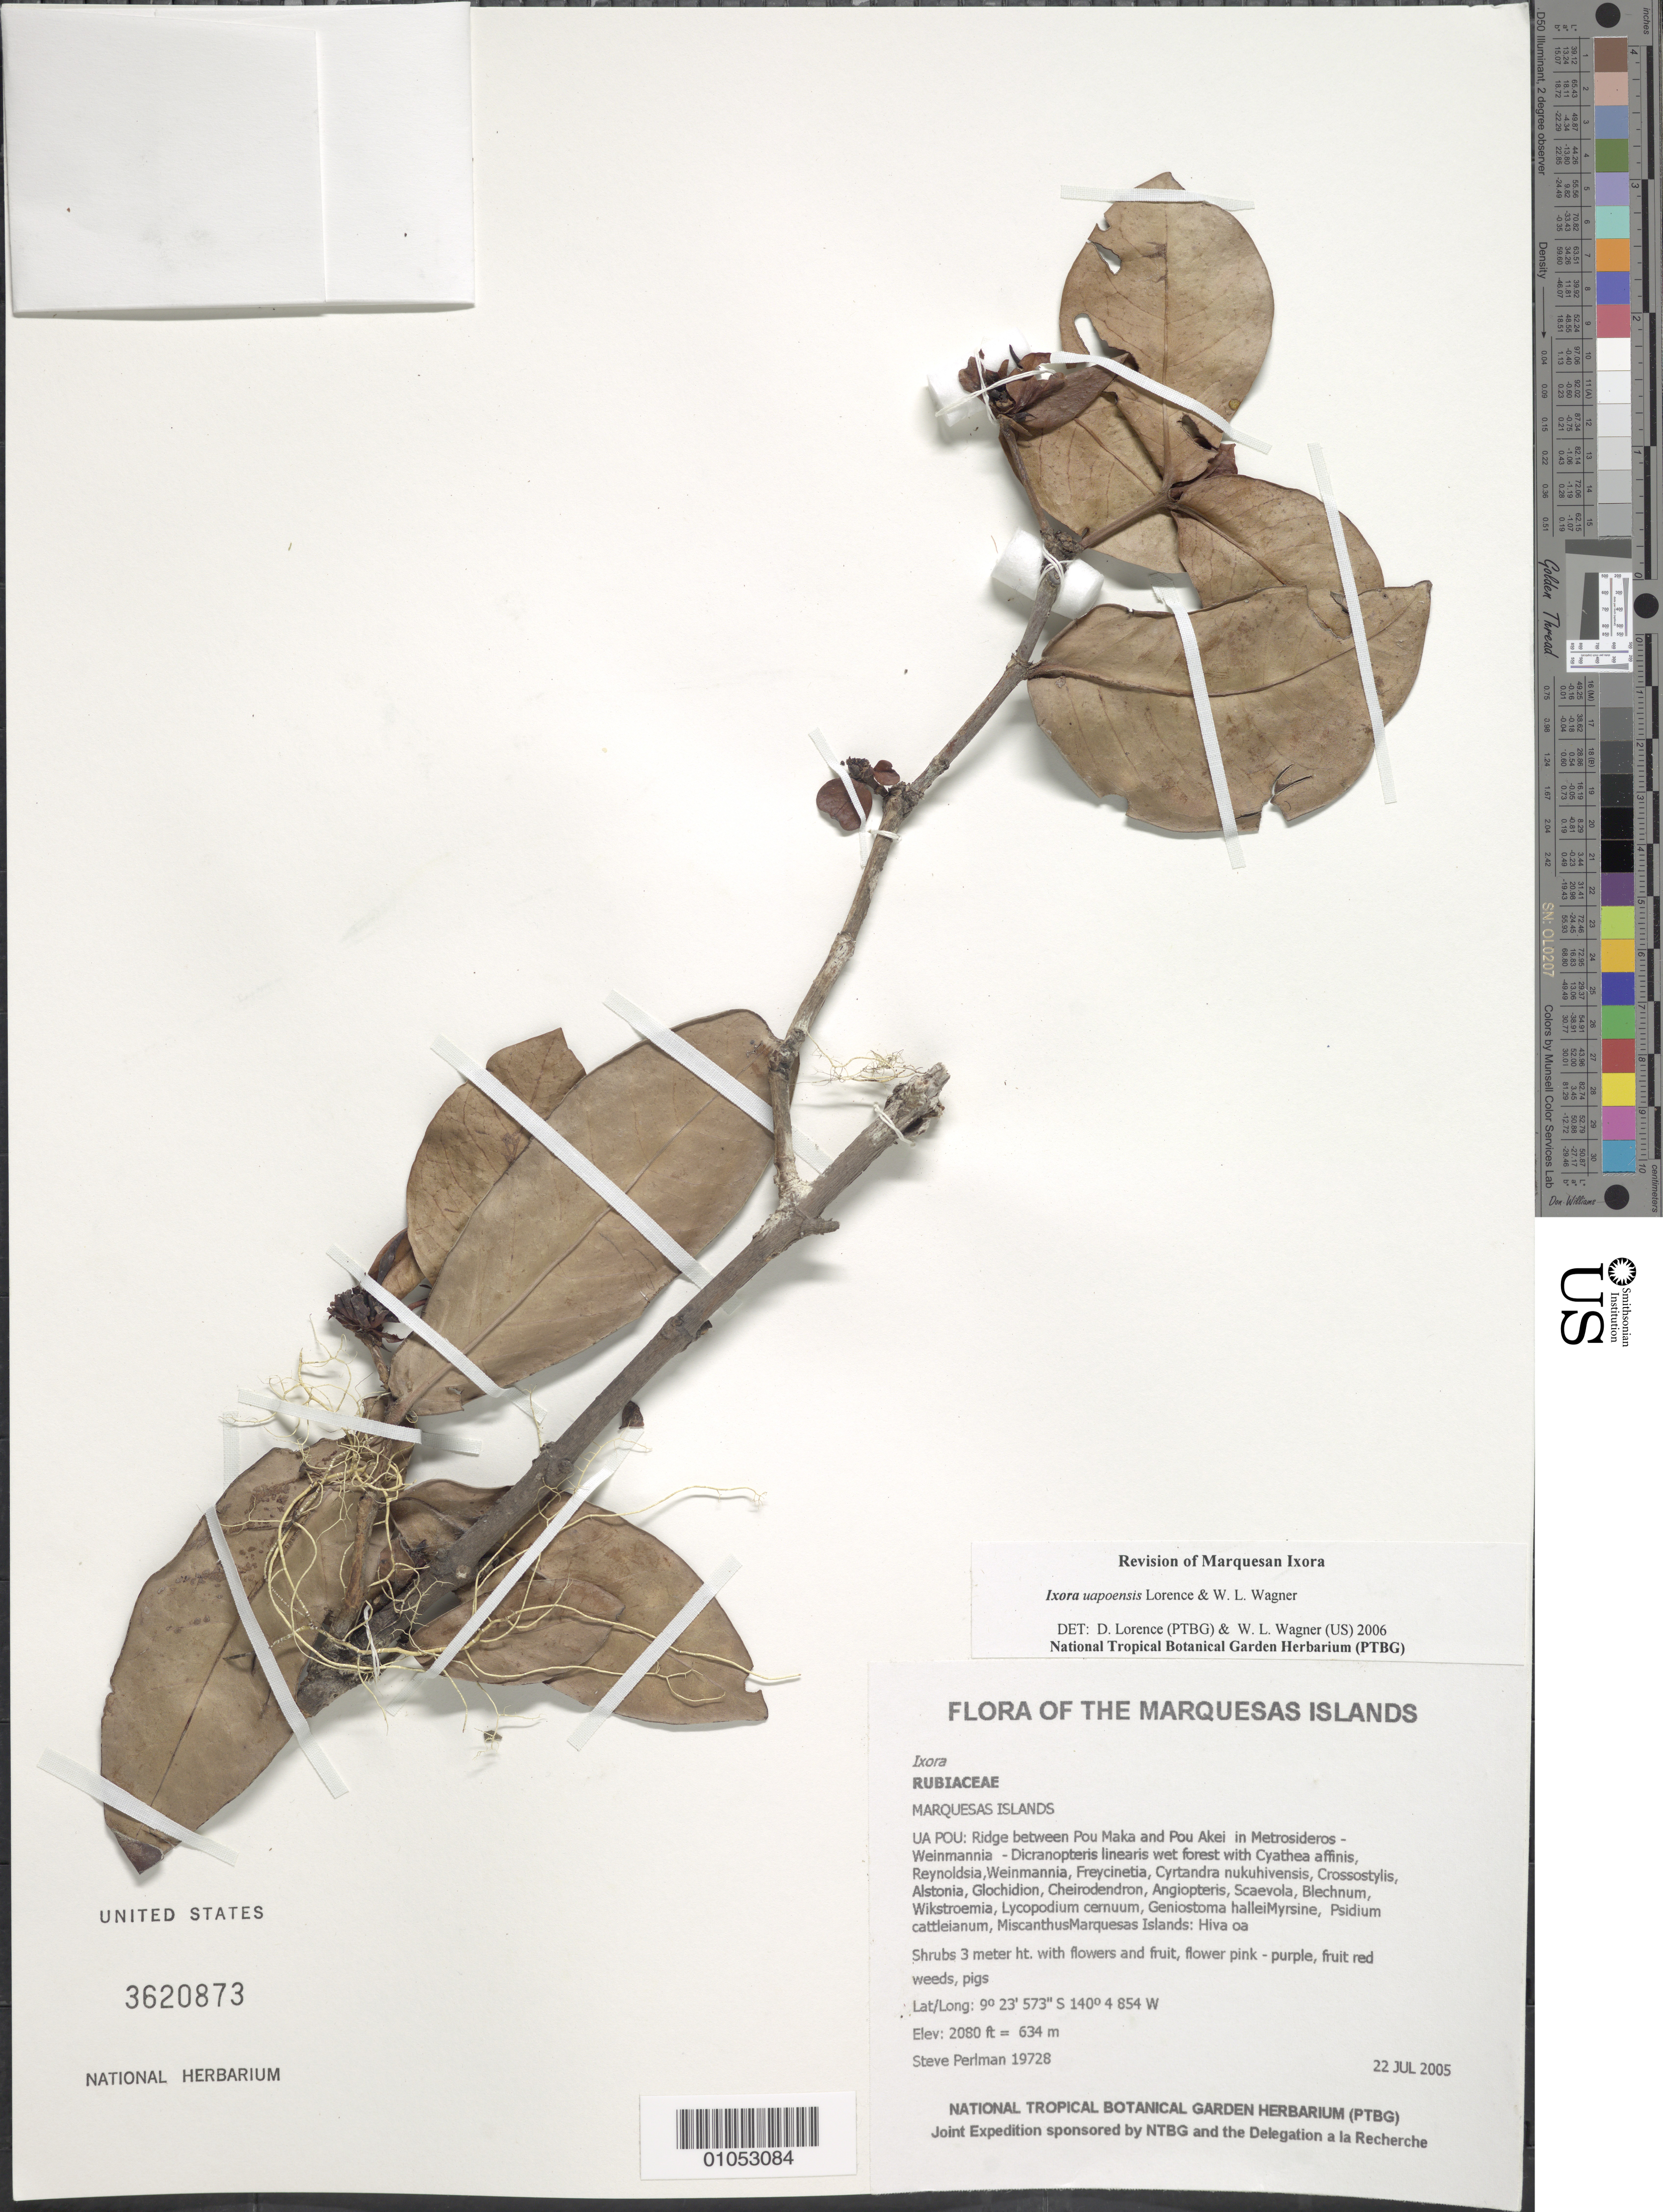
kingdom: Plantae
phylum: Tracheophyta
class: Magnoliopsida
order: Gentianales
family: Rubiaceae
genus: Ixora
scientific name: Ixora uapouensis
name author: Lorence & W.L. Wagner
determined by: Lorence, David H.; Wagner, W. H.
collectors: S. P. Perlman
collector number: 19728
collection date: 2005-07-22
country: French Polynesia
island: Ua Pou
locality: Ridge between Pou Maka and Pou Akei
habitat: Metrosideros - Weinmannia - Dicranopteris linearis wet forest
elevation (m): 634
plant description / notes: Weeds, pigs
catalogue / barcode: US 3620873